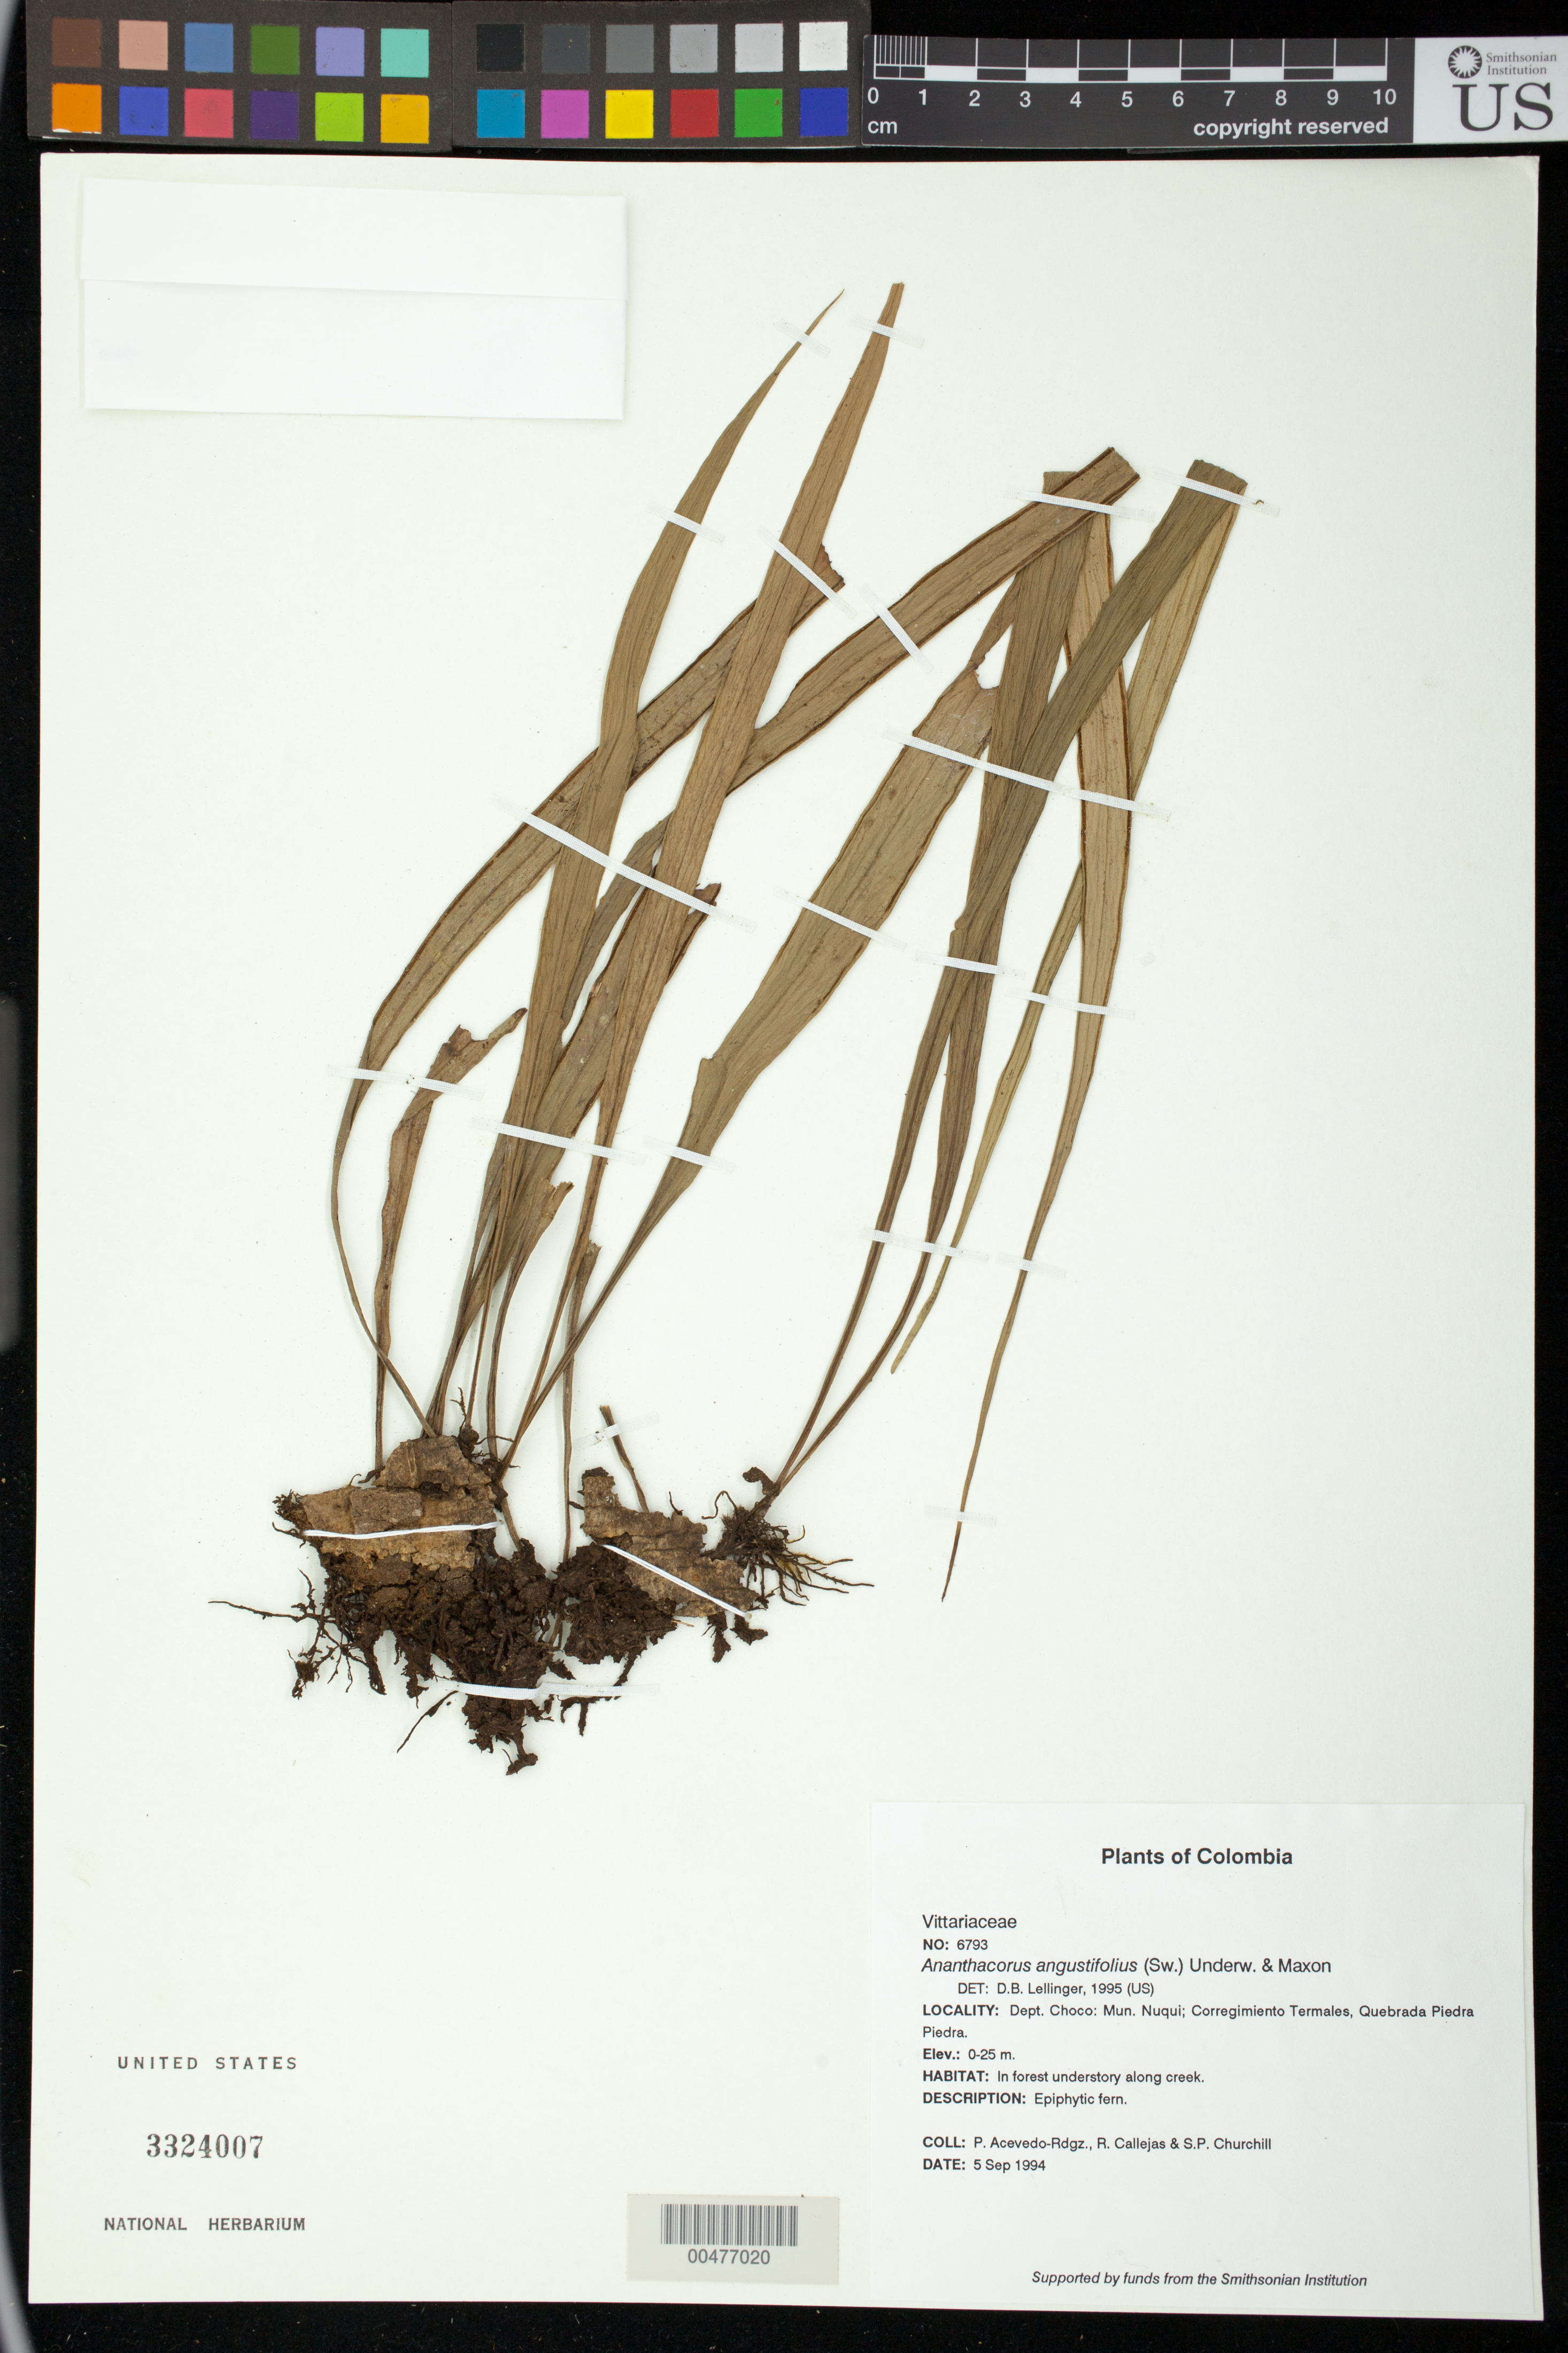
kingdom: Plantae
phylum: Tracheophyta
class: Polypodiopsida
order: Polypodiales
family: Pteridaceae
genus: Ananthacorus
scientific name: Ananthacorus angustifolius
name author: (Sw.) Underw. & Maxon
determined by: Lellinger, David B., (BOT), Smithsonian Institution - National Museum of Natural History (UNITED STATES)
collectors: P. Acevedo-Rodr., R. Callejas & S. Churchill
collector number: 6793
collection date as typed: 05 Sep 1994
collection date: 1994-09-05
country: Colombia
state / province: Chocó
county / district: Nuqui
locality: Depart. Choco; Mun. Nuqui; Corregimiento Termales. Quebrada Piedra Piedra.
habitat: In forest understory along creek.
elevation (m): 0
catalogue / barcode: US 3324007